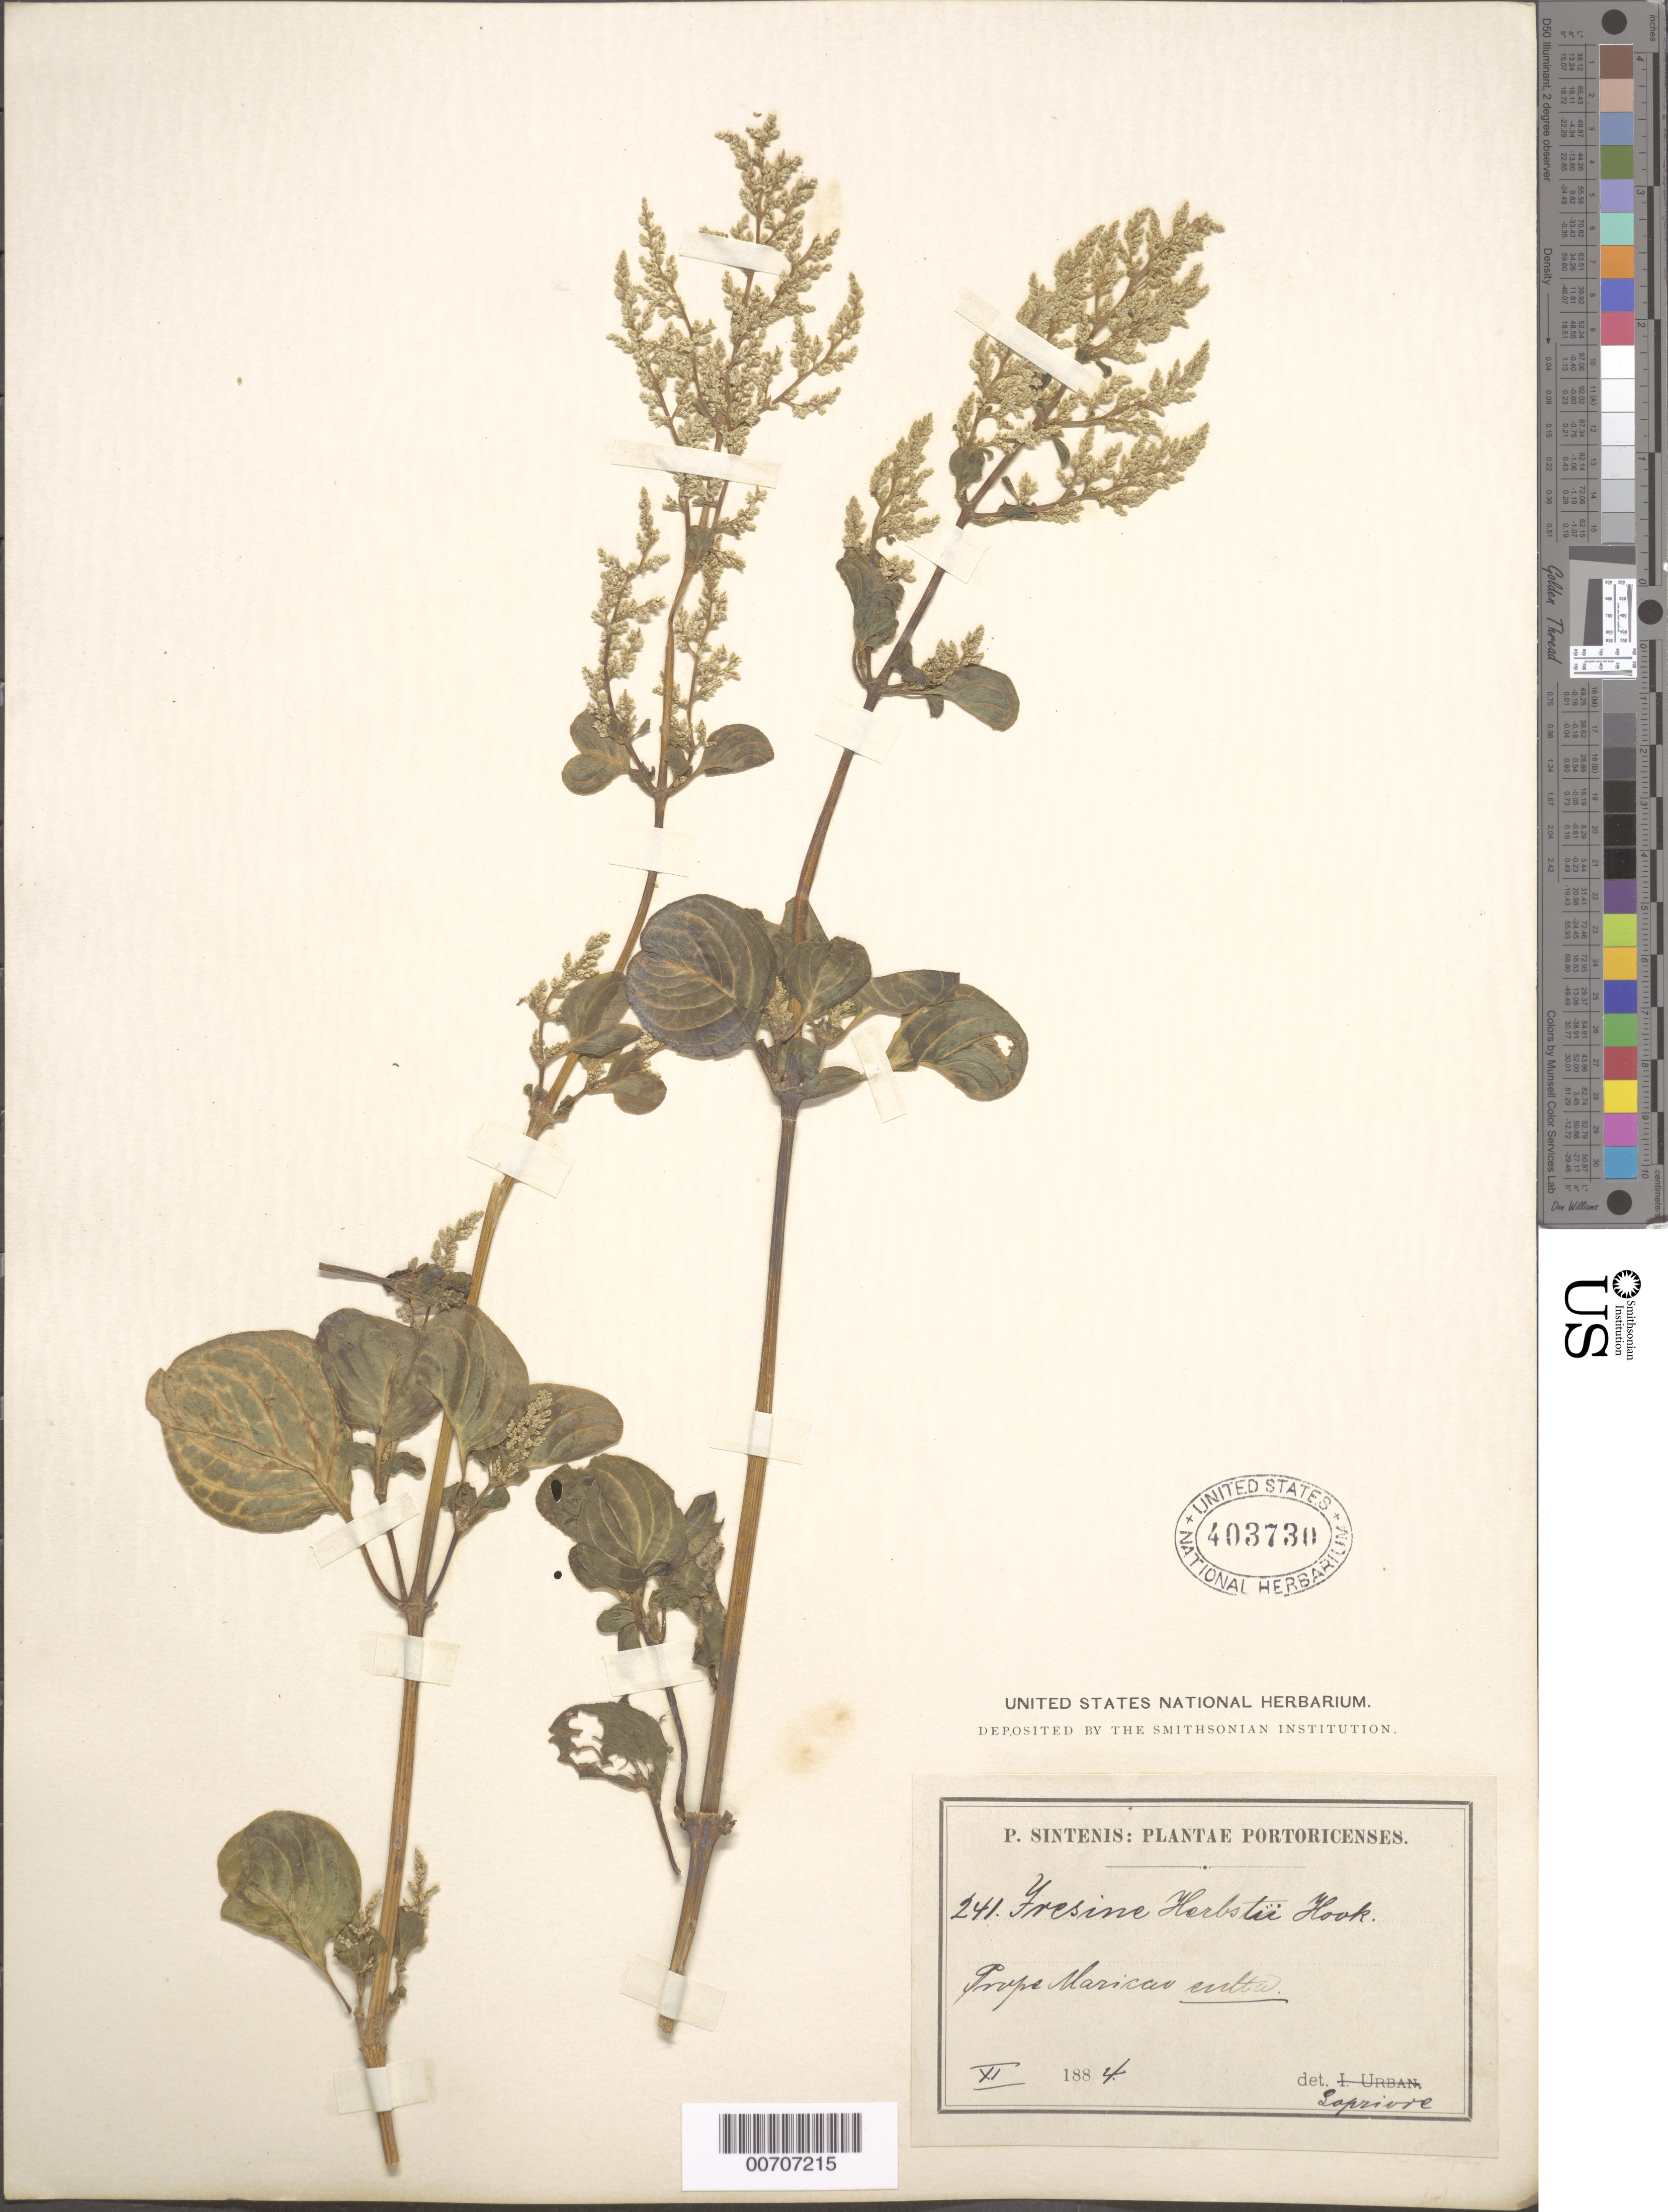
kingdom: Plantae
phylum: Tracheophyta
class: Magnoliopsida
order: Caryophyllales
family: Amaranthaceae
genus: Iresine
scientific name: Iresine herbstii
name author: Hook.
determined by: Sapriore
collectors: P. Sintenis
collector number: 241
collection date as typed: Nov 1884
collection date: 1884-11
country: Puerto Rico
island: Greater Antilles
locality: Prope Maricao culta.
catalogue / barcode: US 403730